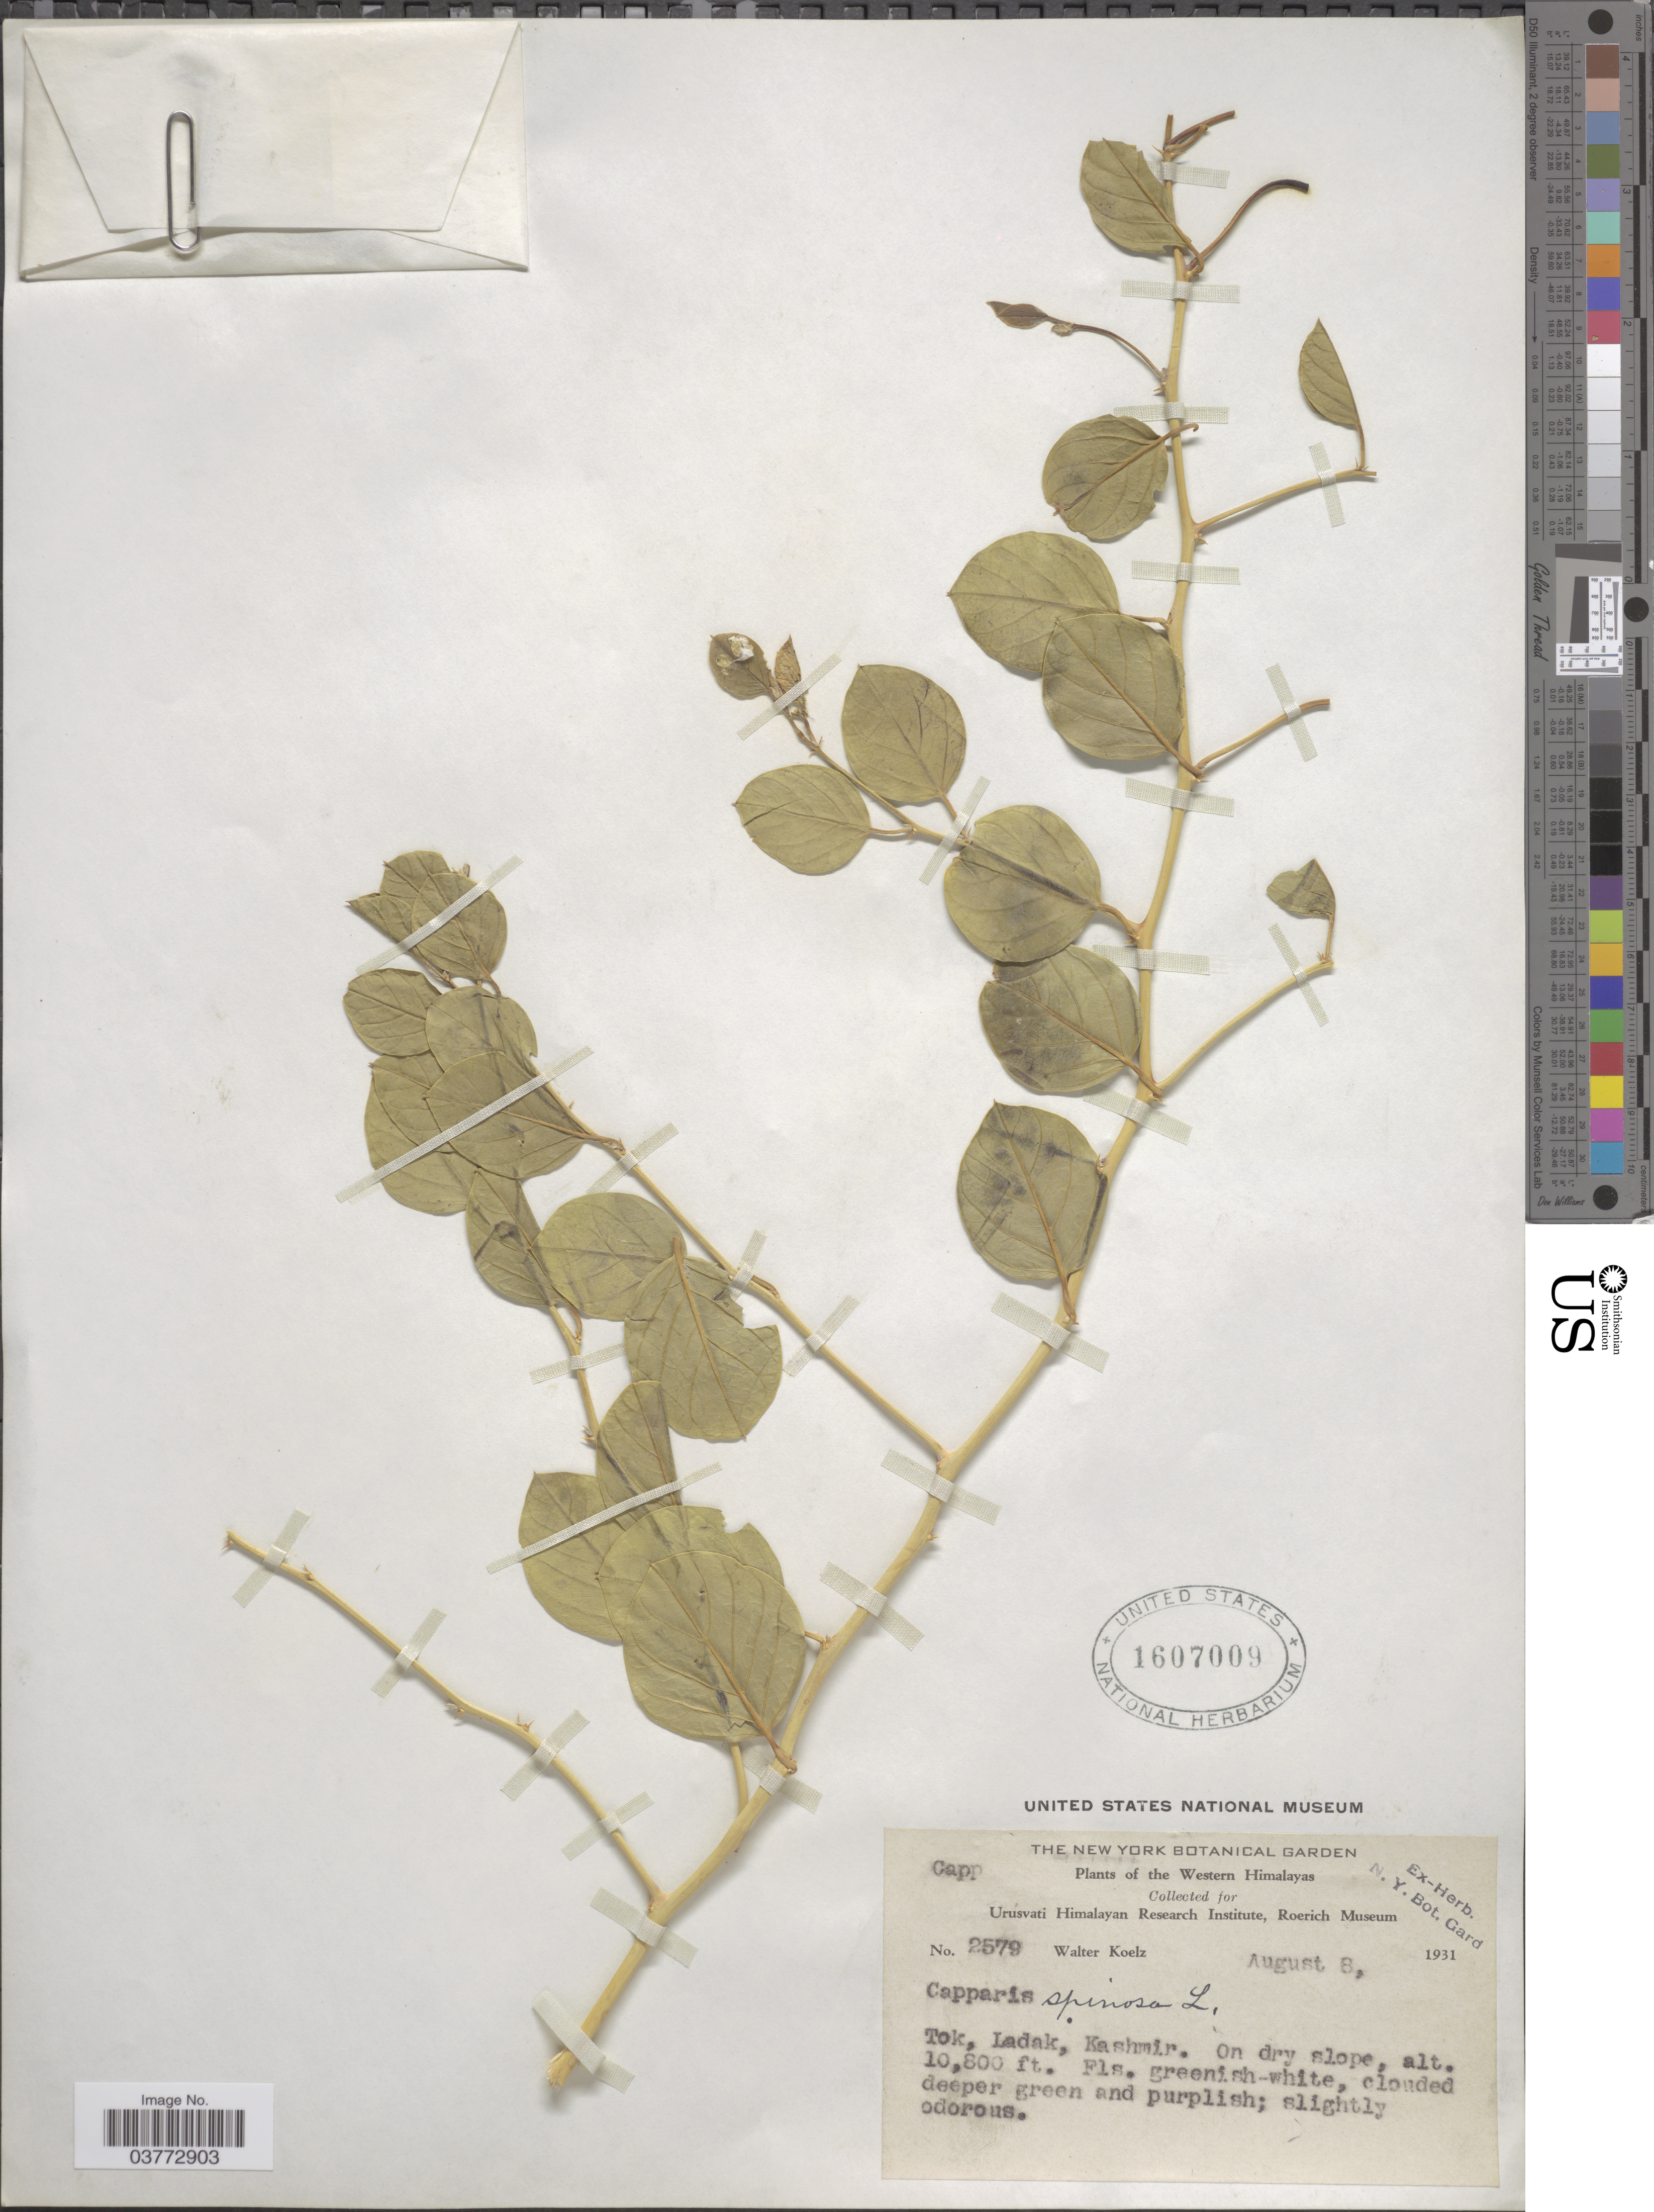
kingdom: Plantae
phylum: Tracheophyta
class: Magnoliopsida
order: Brassicales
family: Capparaceae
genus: Capparis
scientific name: Capparis sicula subsp. sicula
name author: Veill. ex Duhamel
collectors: W. N. Koelz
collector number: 2579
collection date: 1931-08-08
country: India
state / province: Ladakh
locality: The Western Himalayas. Tok, Ladak, Kashmir.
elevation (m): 3292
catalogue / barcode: US 1607009